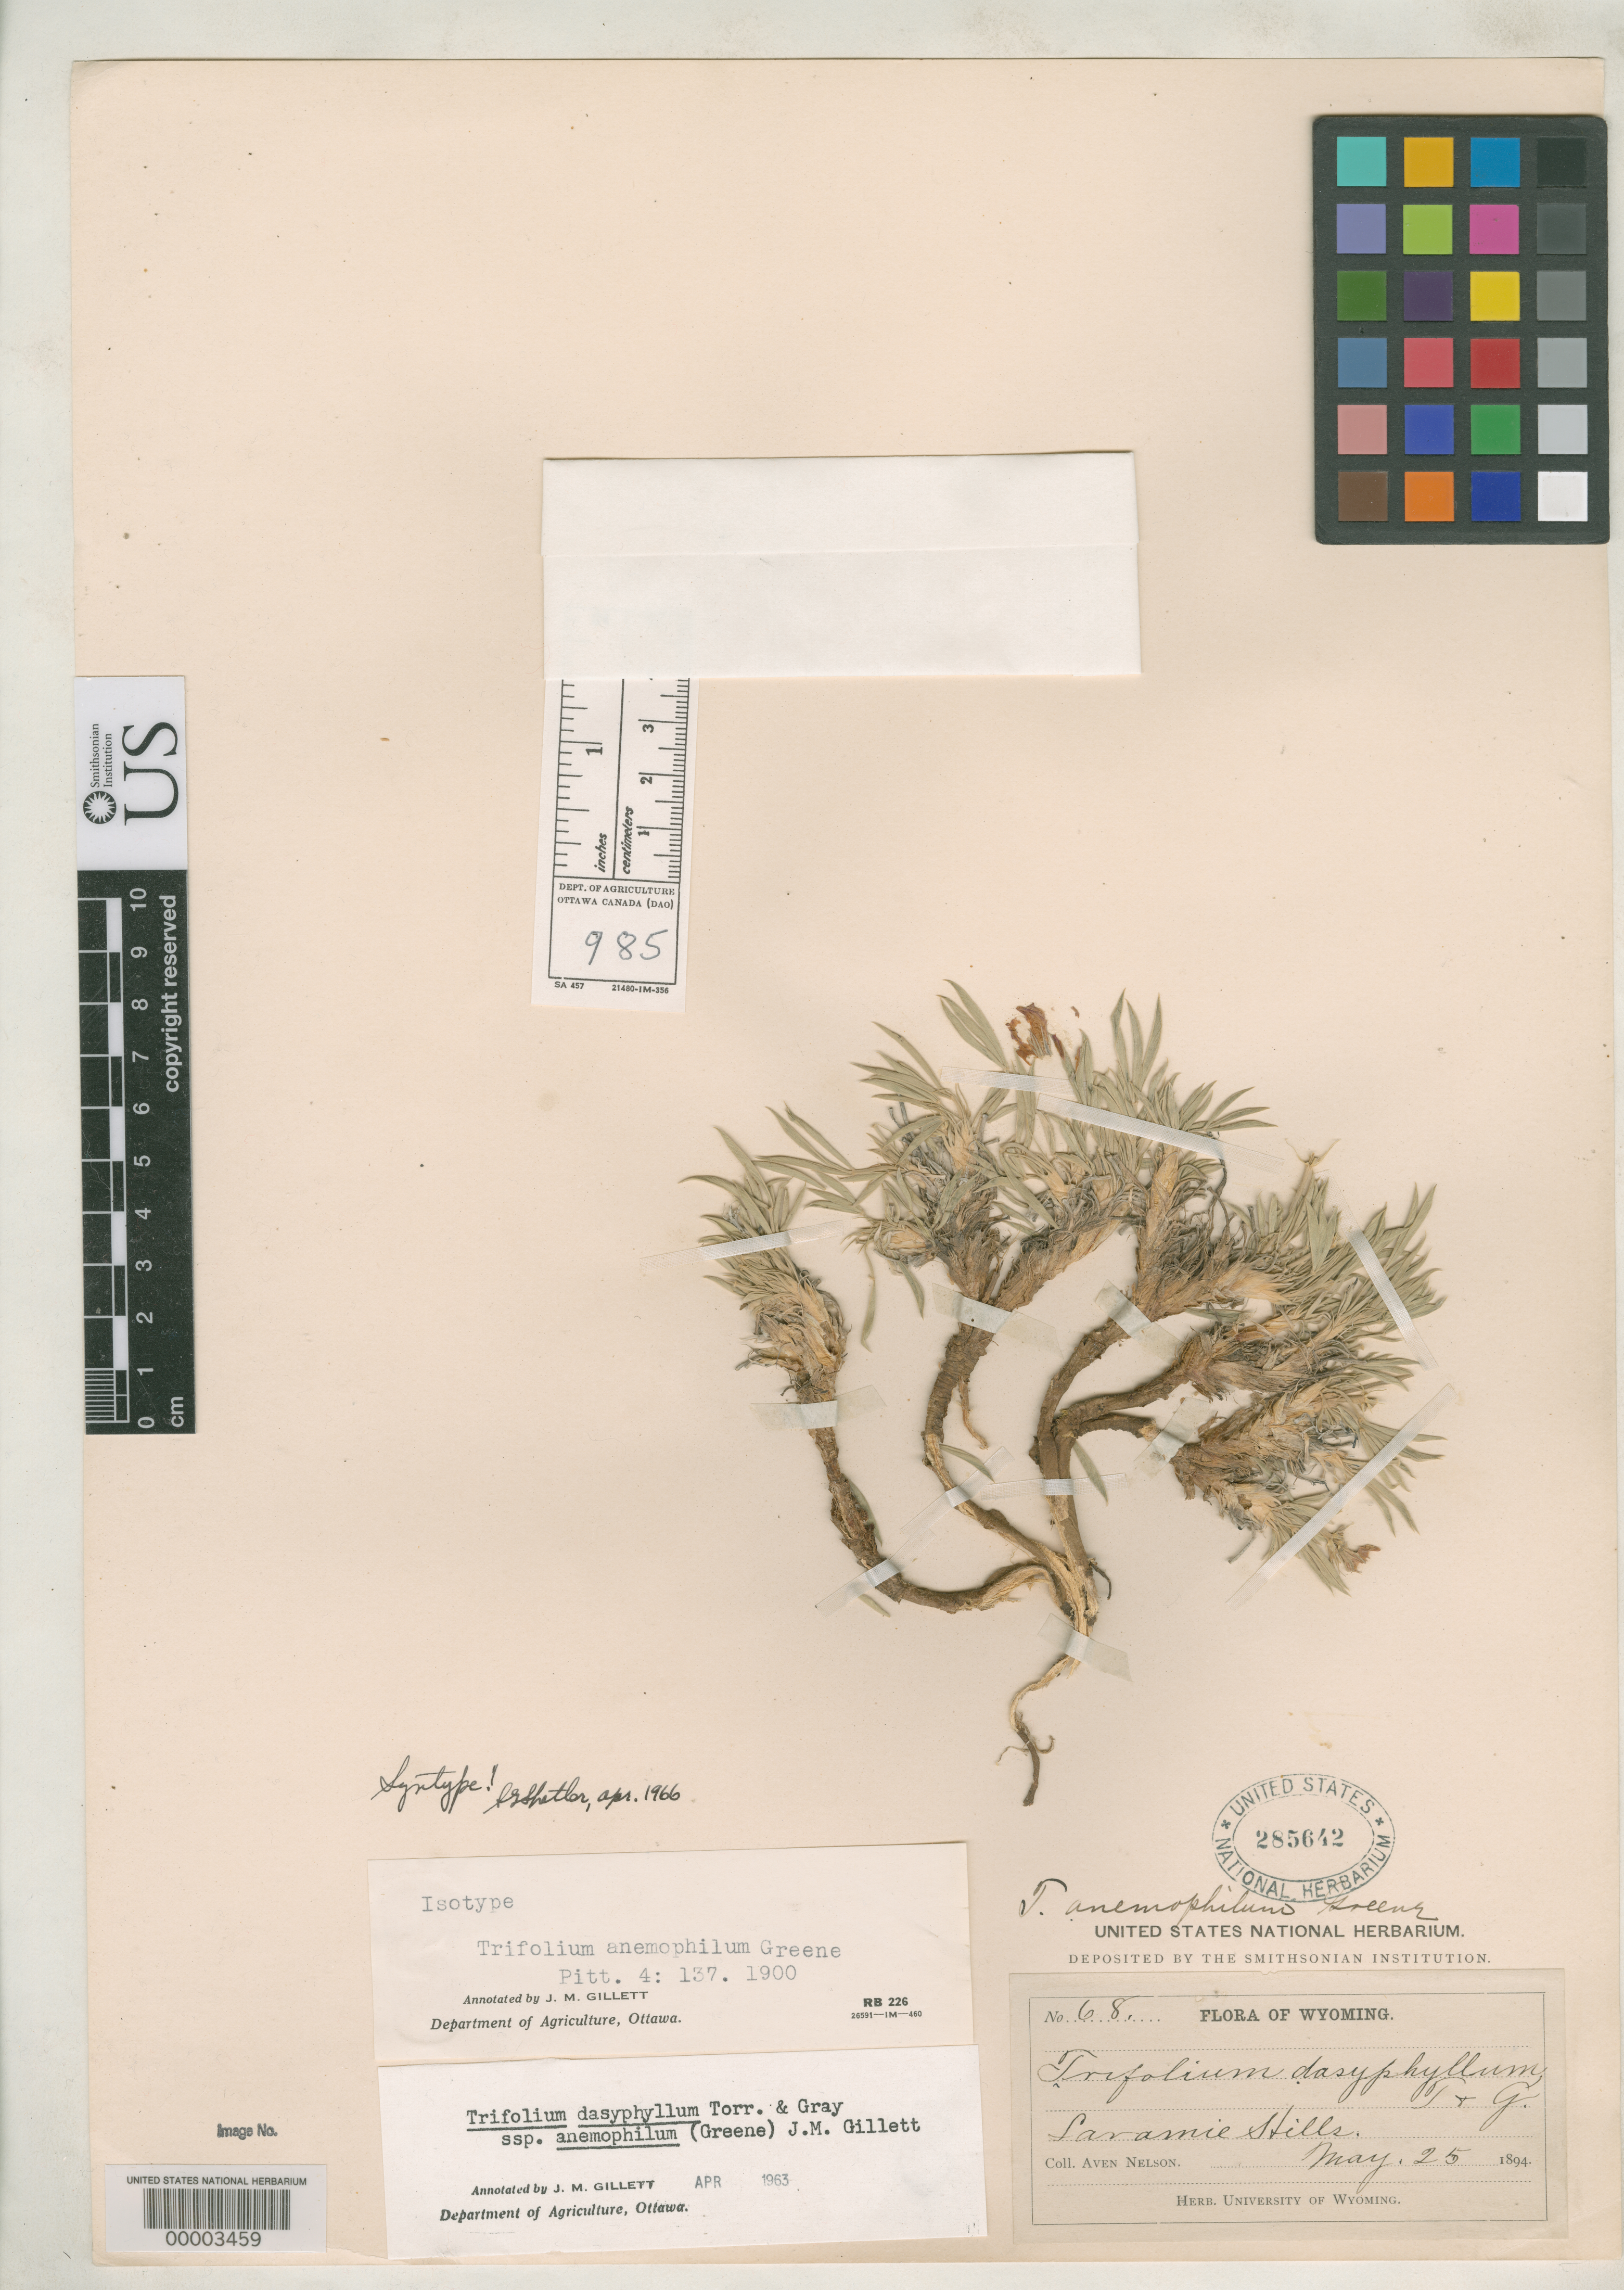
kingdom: Plantae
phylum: Tracheophyta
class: Magnoliopsida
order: Fabales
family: Fabaceae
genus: Trifolium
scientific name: Trifolium anemophilum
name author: Greene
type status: Syntype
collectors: A. Nelson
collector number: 68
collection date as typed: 25 May 1894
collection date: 1894-05-25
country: United States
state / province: Wyoming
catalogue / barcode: US 285642